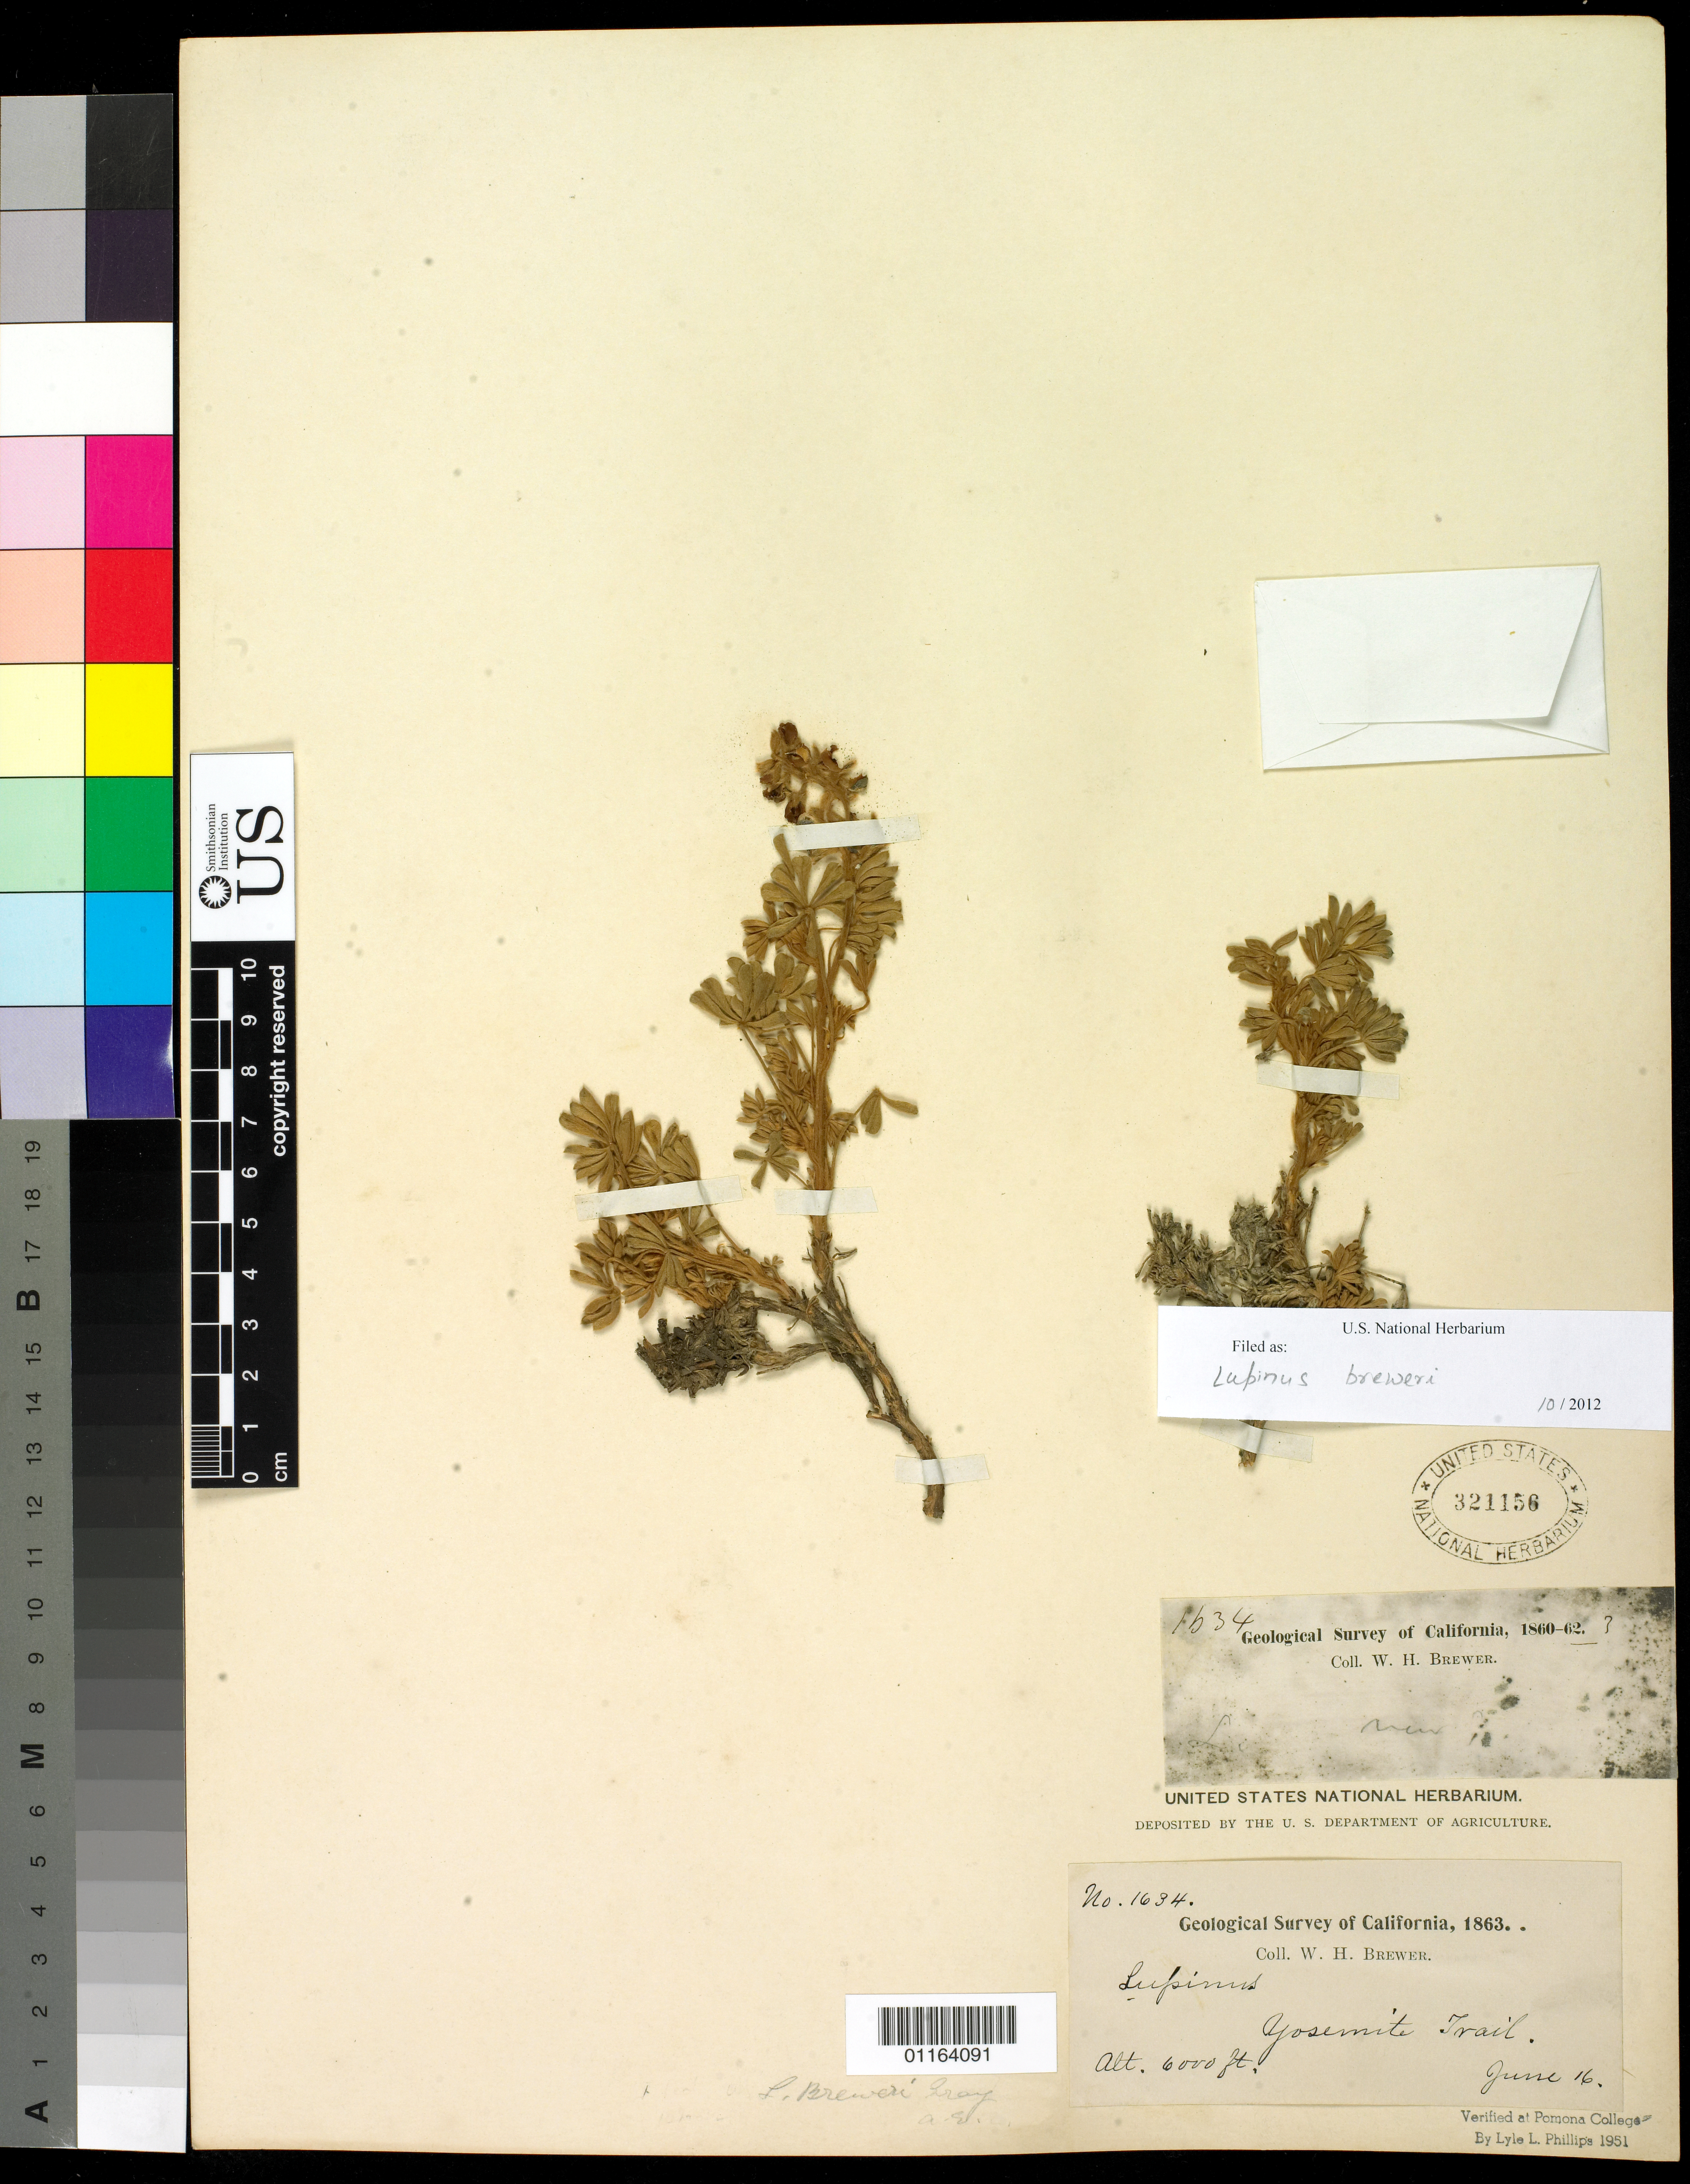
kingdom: Plantae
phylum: Tracheophyta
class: Magnoliopsida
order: Fabales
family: Fabaceae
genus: Lupinus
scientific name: Lupinus breweri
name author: A. Gray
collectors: W. H. Brewer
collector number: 1634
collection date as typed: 16 Jun 1863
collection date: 1863-06-16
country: United States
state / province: California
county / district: Mariposa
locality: Yosemite Trail.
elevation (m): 1829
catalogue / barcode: US 321156